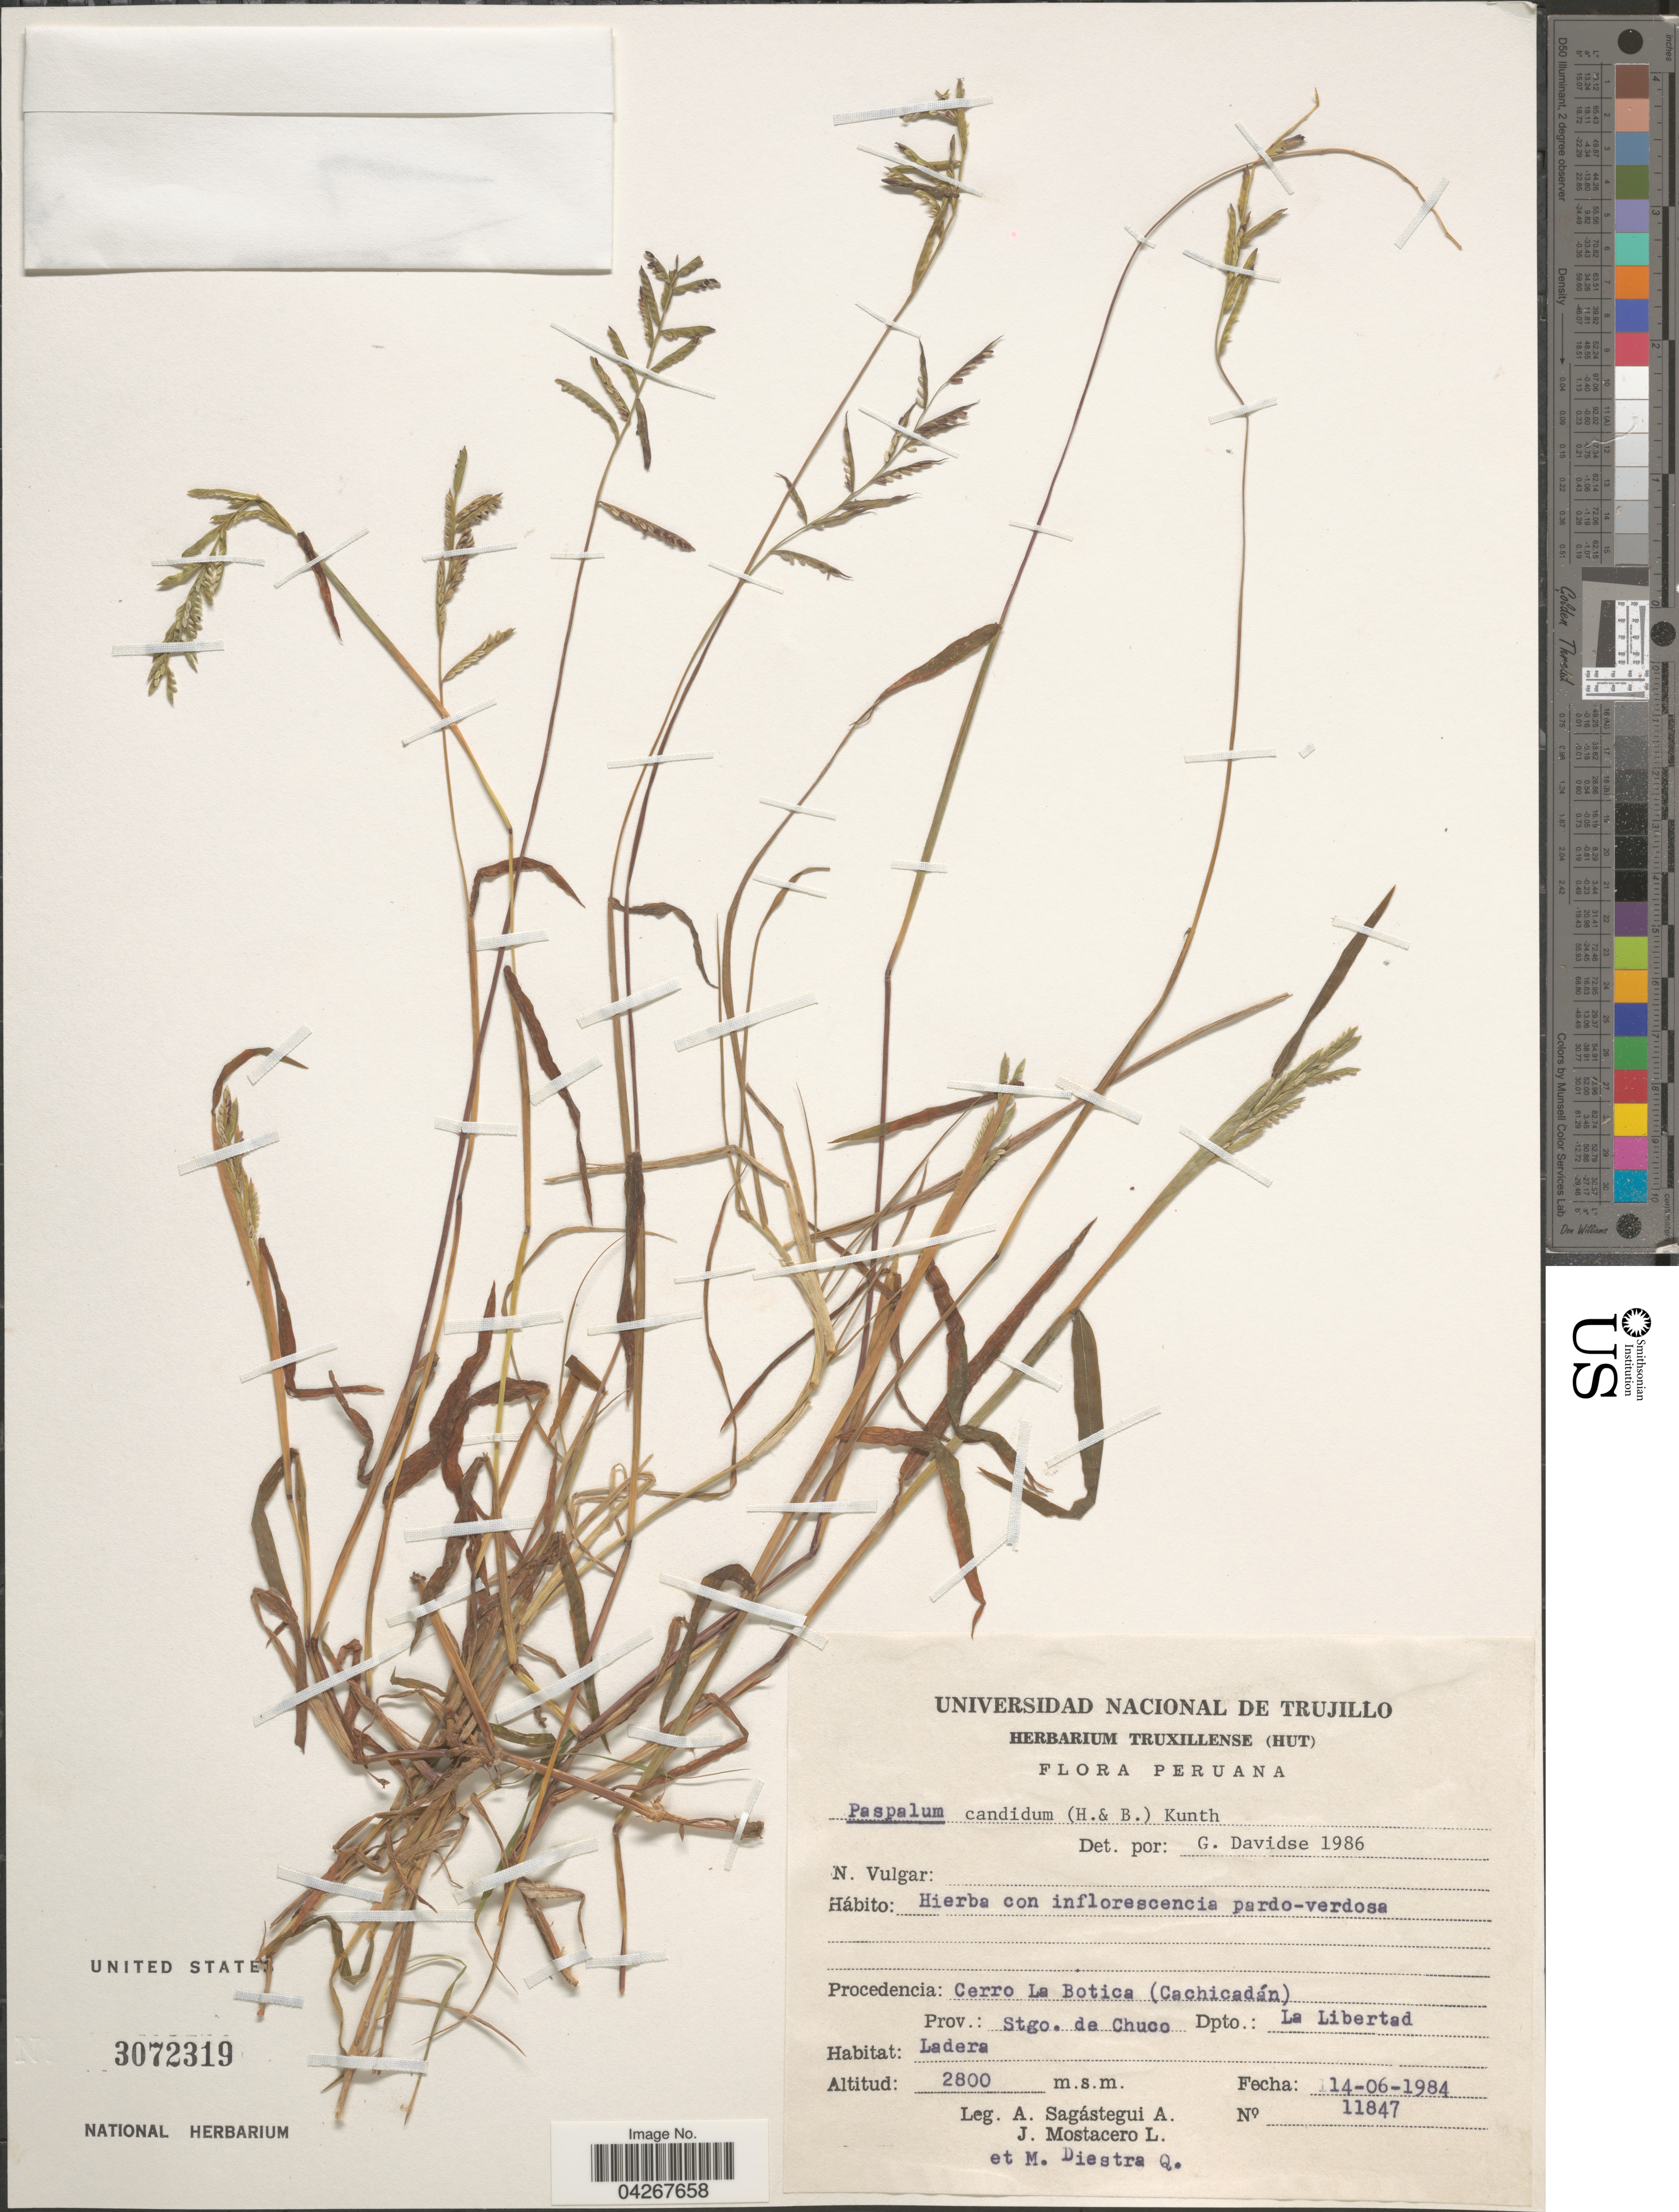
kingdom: Plantae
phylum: Tracheophyta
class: Liliopsida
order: Poales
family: Poaceae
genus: Paspalum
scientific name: Paspalum candidum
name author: (Humb. & Bonpl. ex Fleugge) Kunth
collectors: A. Sagástegui A., J. Mostacero L. & M. Diestra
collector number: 11847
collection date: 1984-06-14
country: Peru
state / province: La Libertad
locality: Procedencia: Cerro La Botica (Cachicadán). Prov. Stgo. de Chuco. Dpto.: La Libertad.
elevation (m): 2800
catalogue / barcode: US 3072319